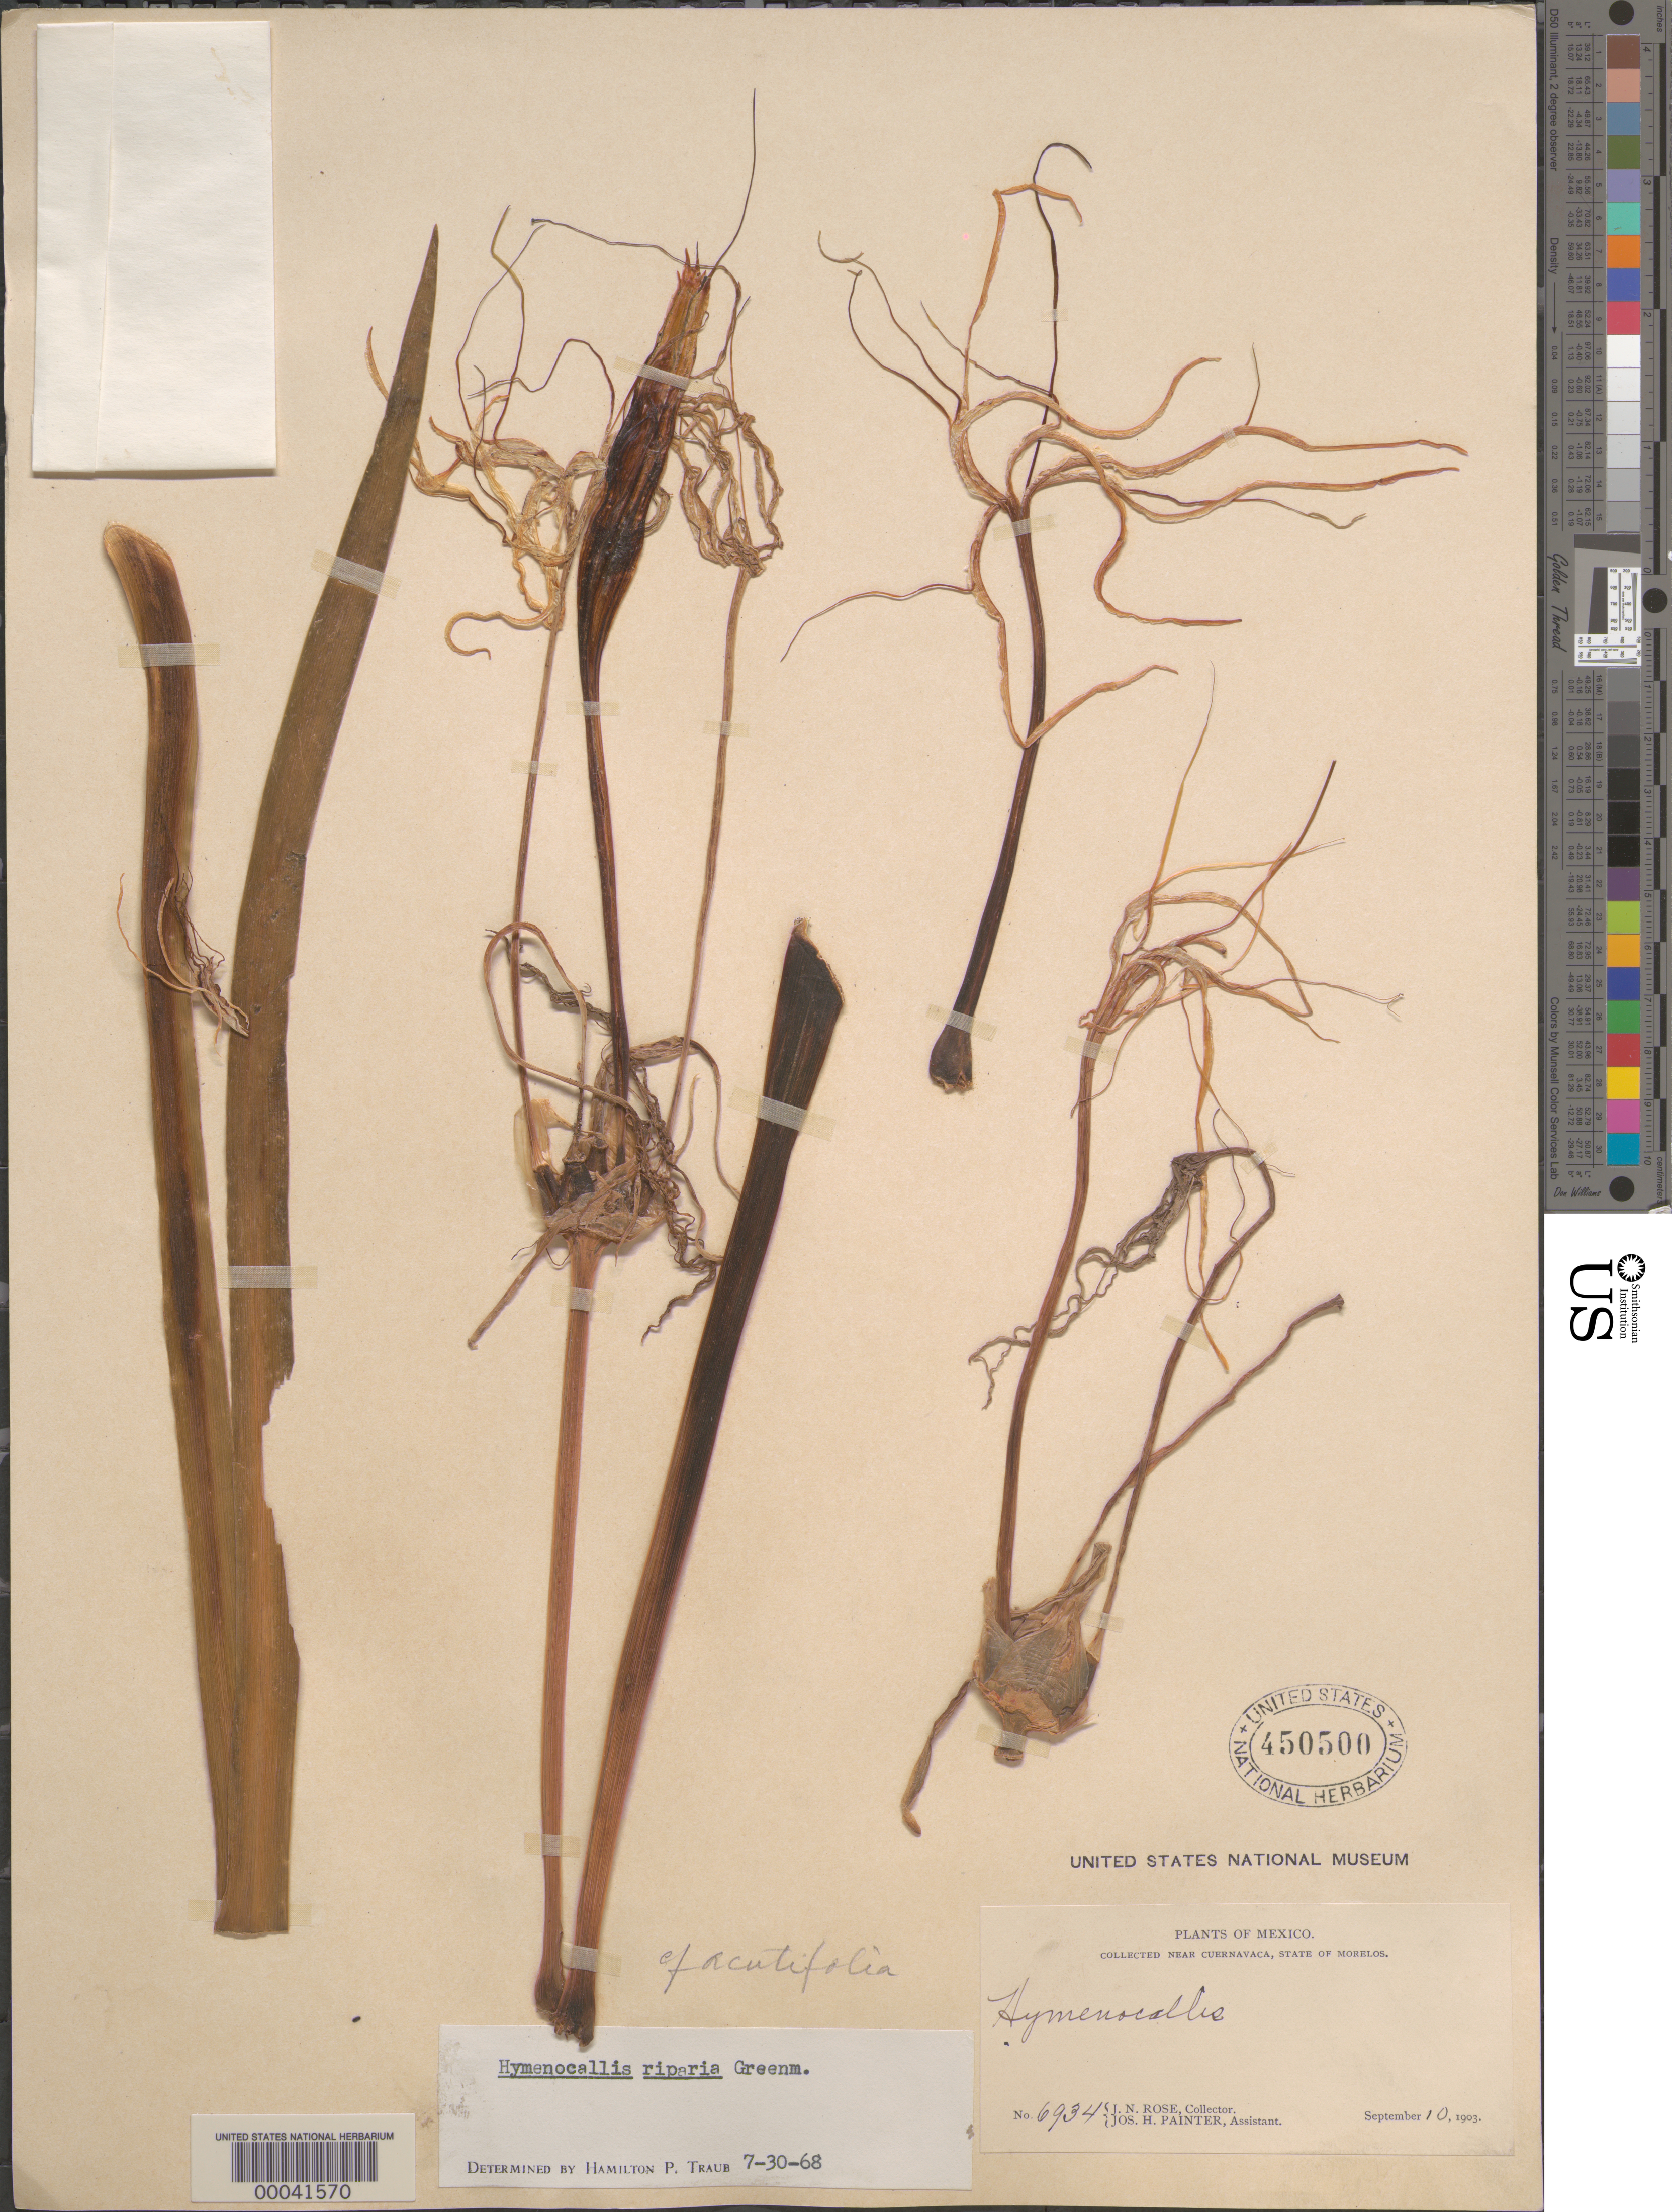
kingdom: Plantae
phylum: Tracheophyta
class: Liliopsida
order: Asparagales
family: Amaryllidaceae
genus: Hymenocallis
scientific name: Hymenocallis acutifolia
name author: (Herb.) Sweet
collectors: J. N. Rose & J. H. Painter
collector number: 6934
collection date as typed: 10 Sep 1903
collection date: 1903-09-10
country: Mexico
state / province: Morelos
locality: Near Cuernavaca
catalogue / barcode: US 450500